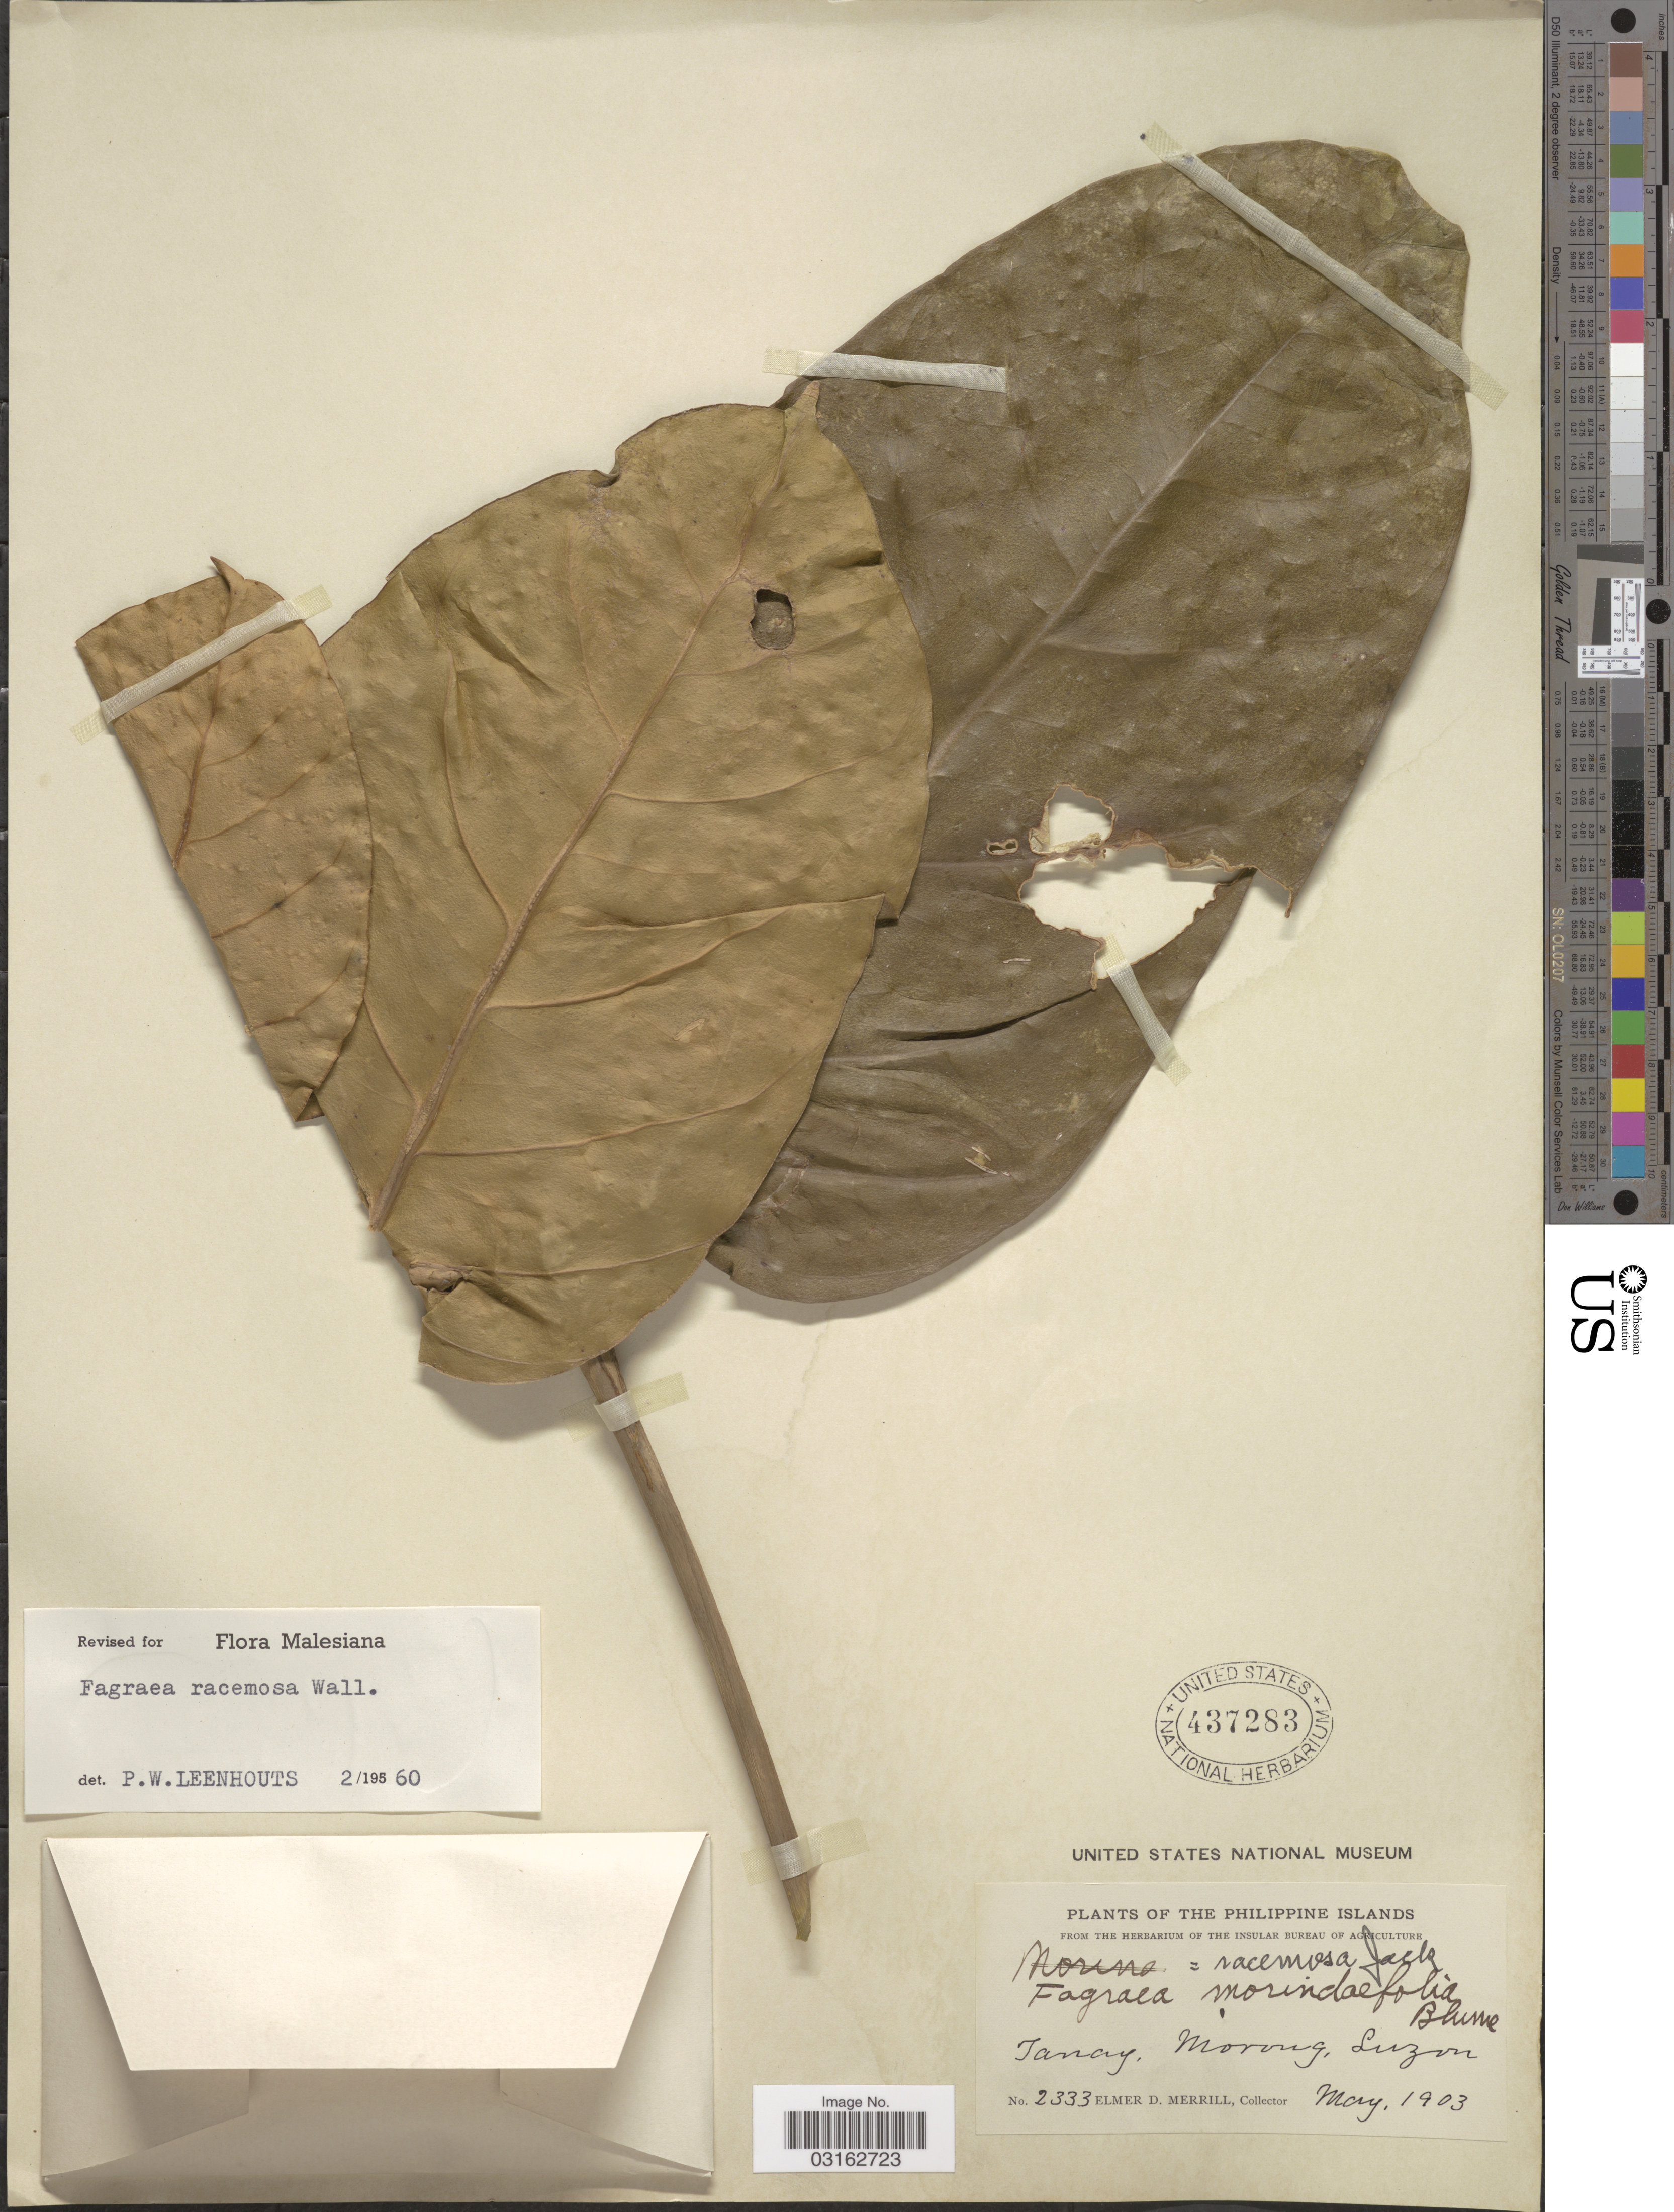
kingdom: Plantae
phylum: Tracheophyta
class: Magnoliopsida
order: Gentianales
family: Gentianaceae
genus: Fagraea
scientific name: Fagraea racemosa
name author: Jack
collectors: E. D. Merrill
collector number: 2333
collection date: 1903-05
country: Philippines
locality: Tanay, Morong, Luzon.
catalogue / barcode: US 437283